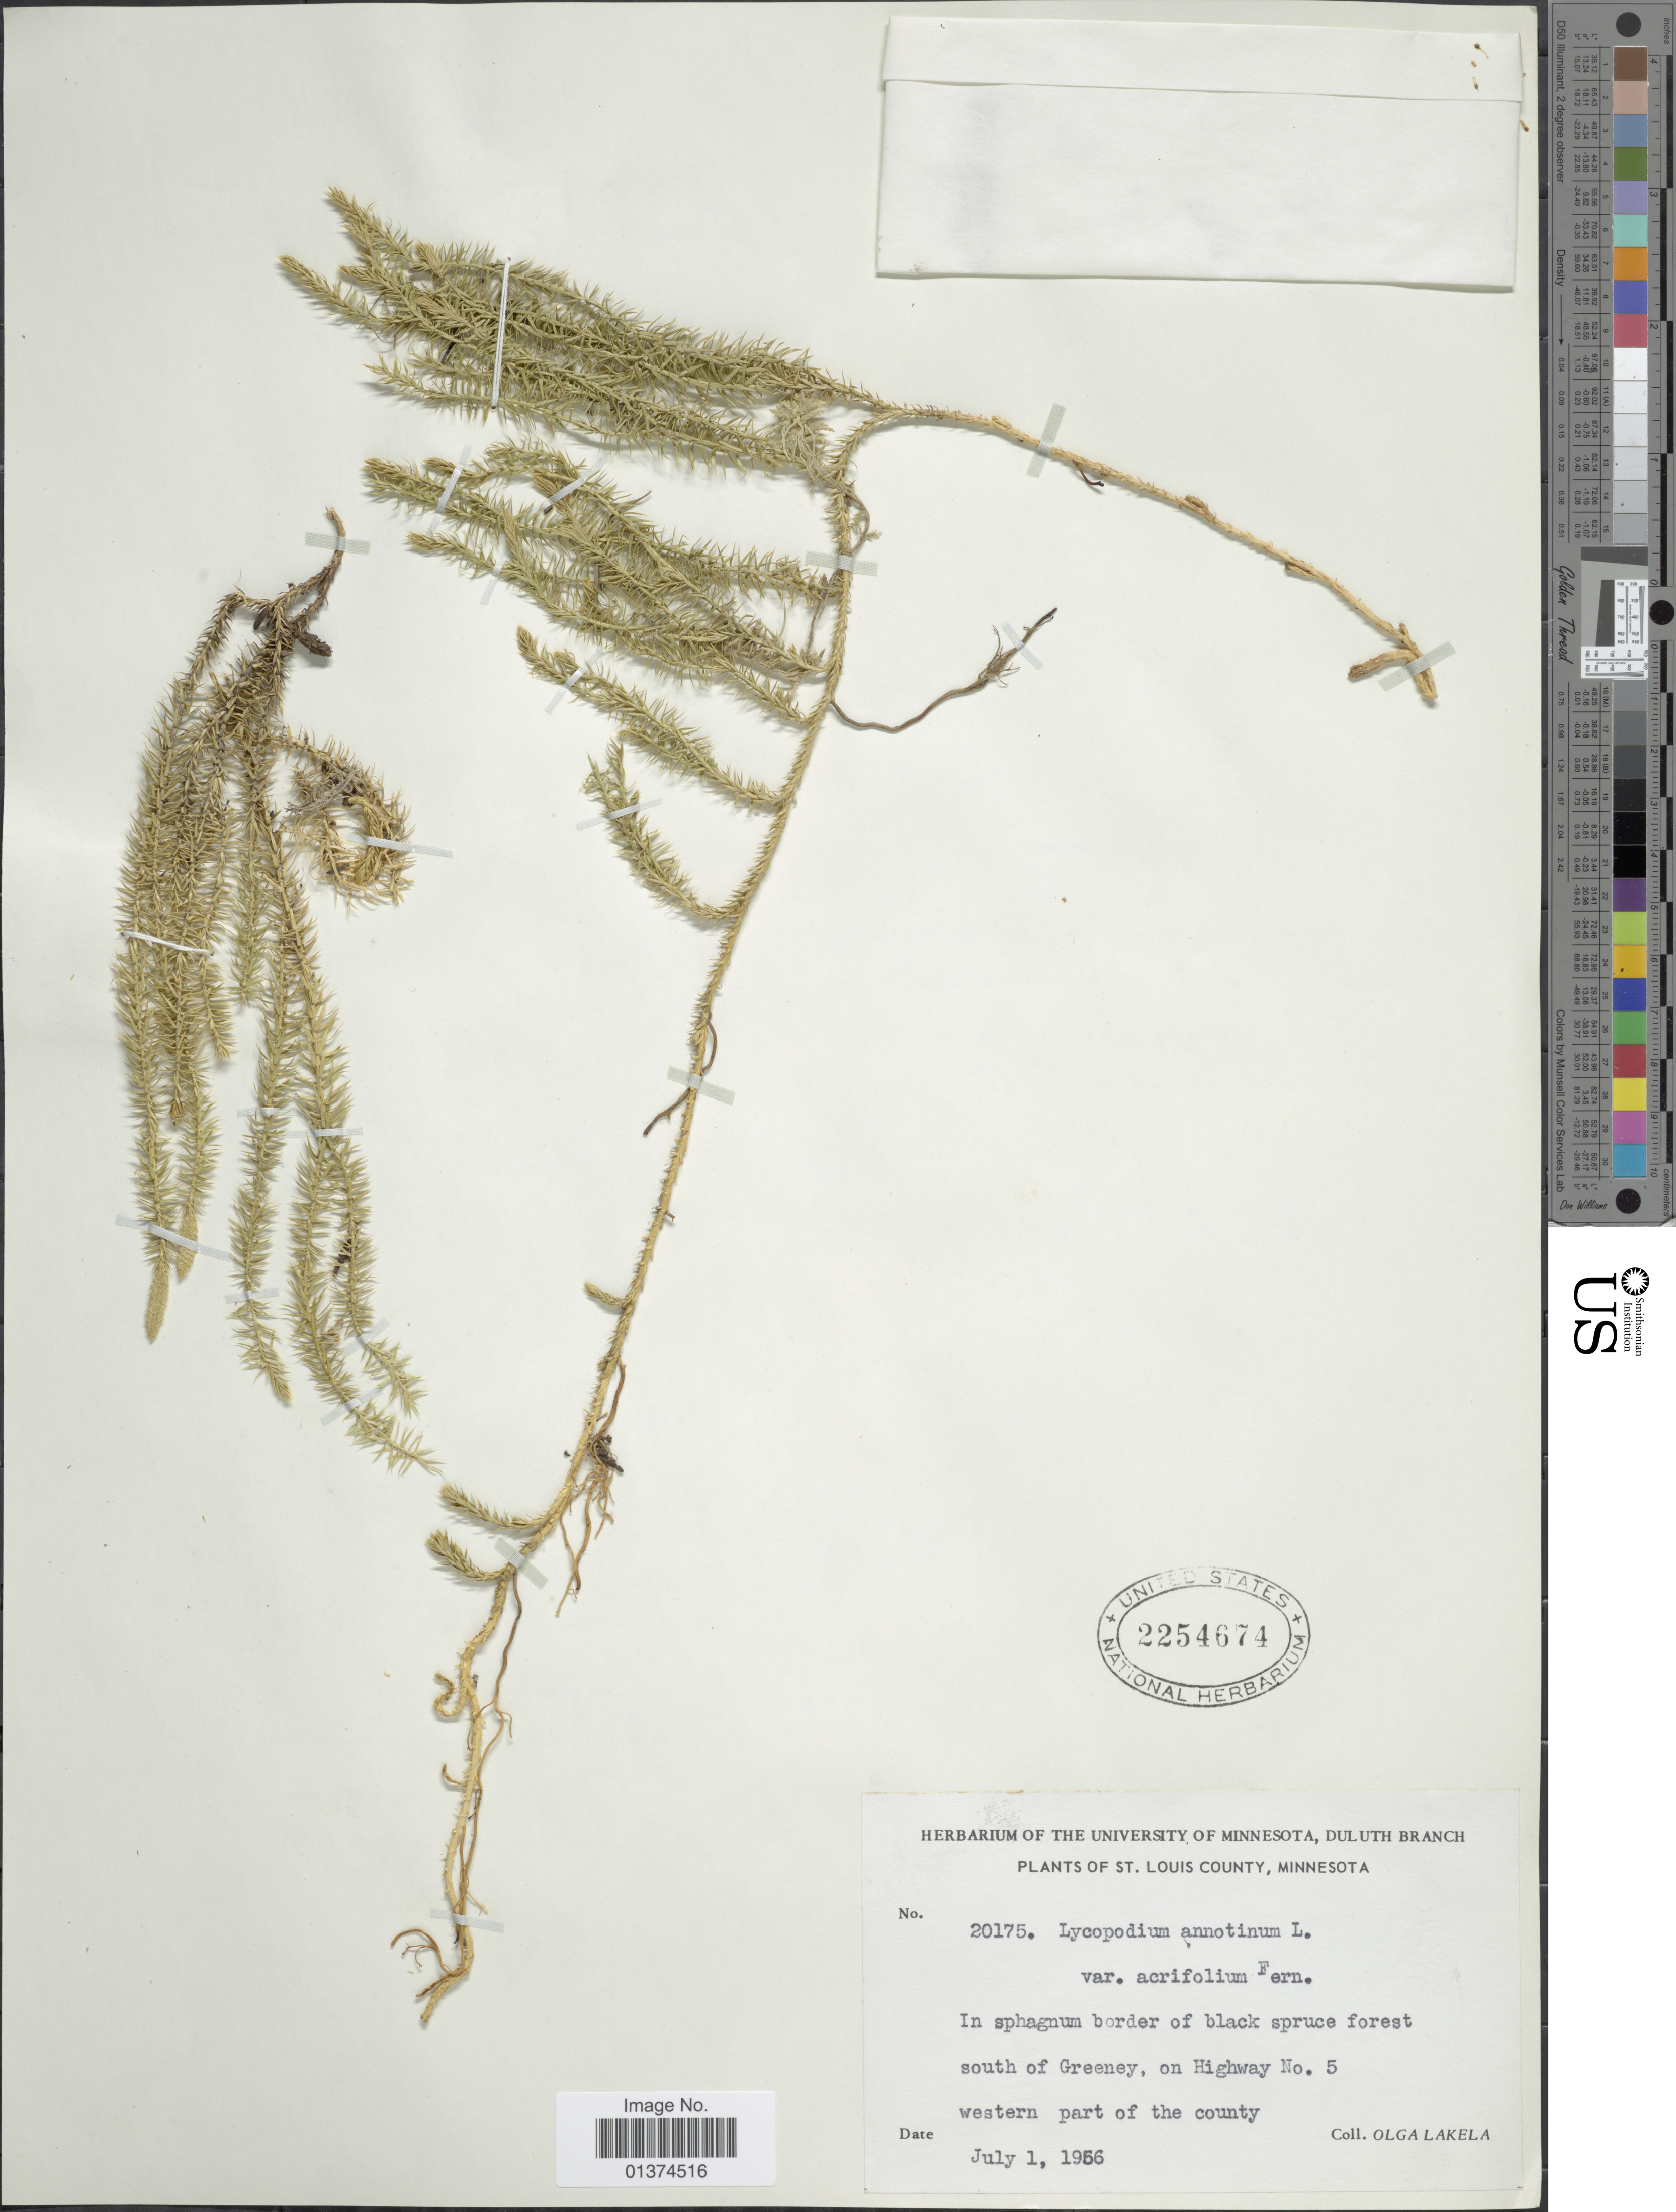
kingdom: Plantae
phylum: Tracheophyta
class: Lycopodiopsida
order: Lycopodiales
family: Lycopodiaceae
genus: Spinulum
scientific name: Spinulum annotinum subsp. annotinum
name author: (L.) A. Haines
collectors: O. K. Lakela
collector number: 20175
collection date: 1956-07-01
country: United States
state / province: Minnesota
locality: St.Louis Coutny, In sphagnum border of black spruce forest south of Greeney, on Highway No. 5 western part of the county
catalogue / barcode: US 2254674